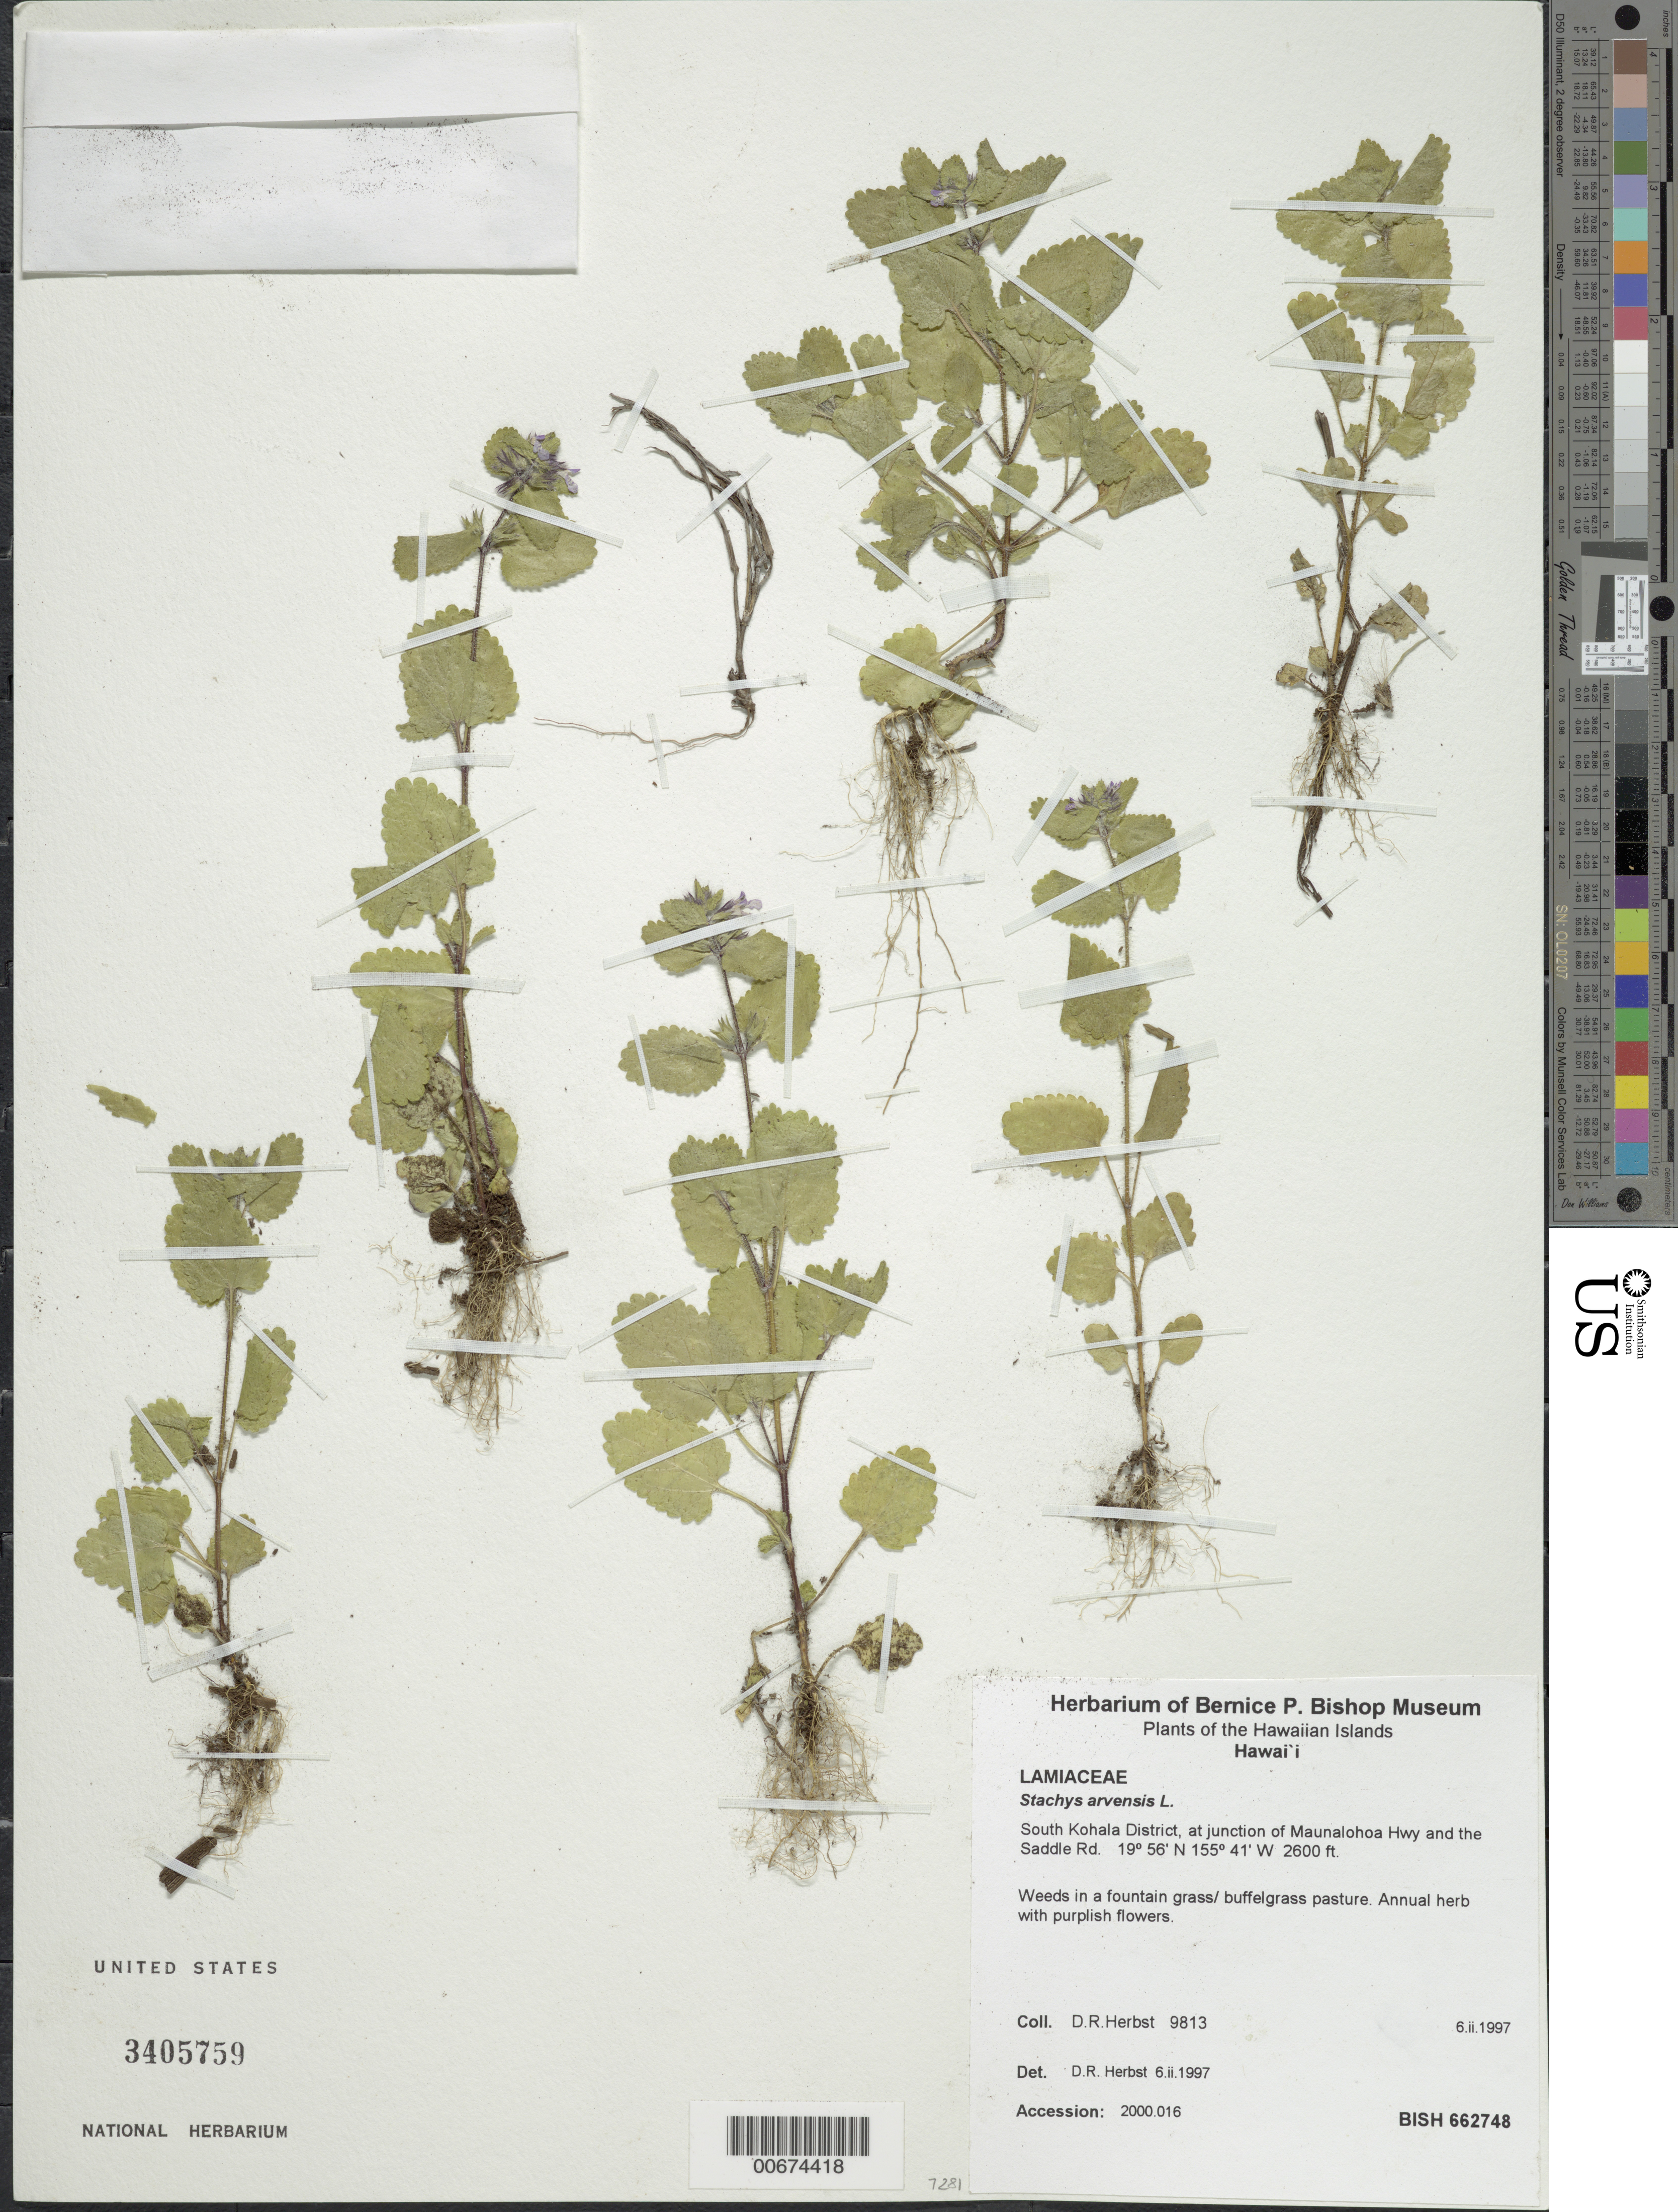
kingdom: Plantae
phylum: Tracheophyta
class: Magnoliopsida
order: Lamiales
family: Lamiaceae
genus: Stachys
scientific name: Stachys arvensis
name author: (L.) L.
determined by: Herbst, D. R.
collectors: D. R. Herbst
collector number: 9813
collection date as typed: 6 Feb 1997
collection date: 1997-02-06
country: United States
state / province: Hawaii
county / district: Hawaii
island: Hawaii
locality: South Kohala Distr., at junction of Maunalohoa Hwy and Saddle Rd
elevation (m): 792.5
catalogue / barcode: US 3405759